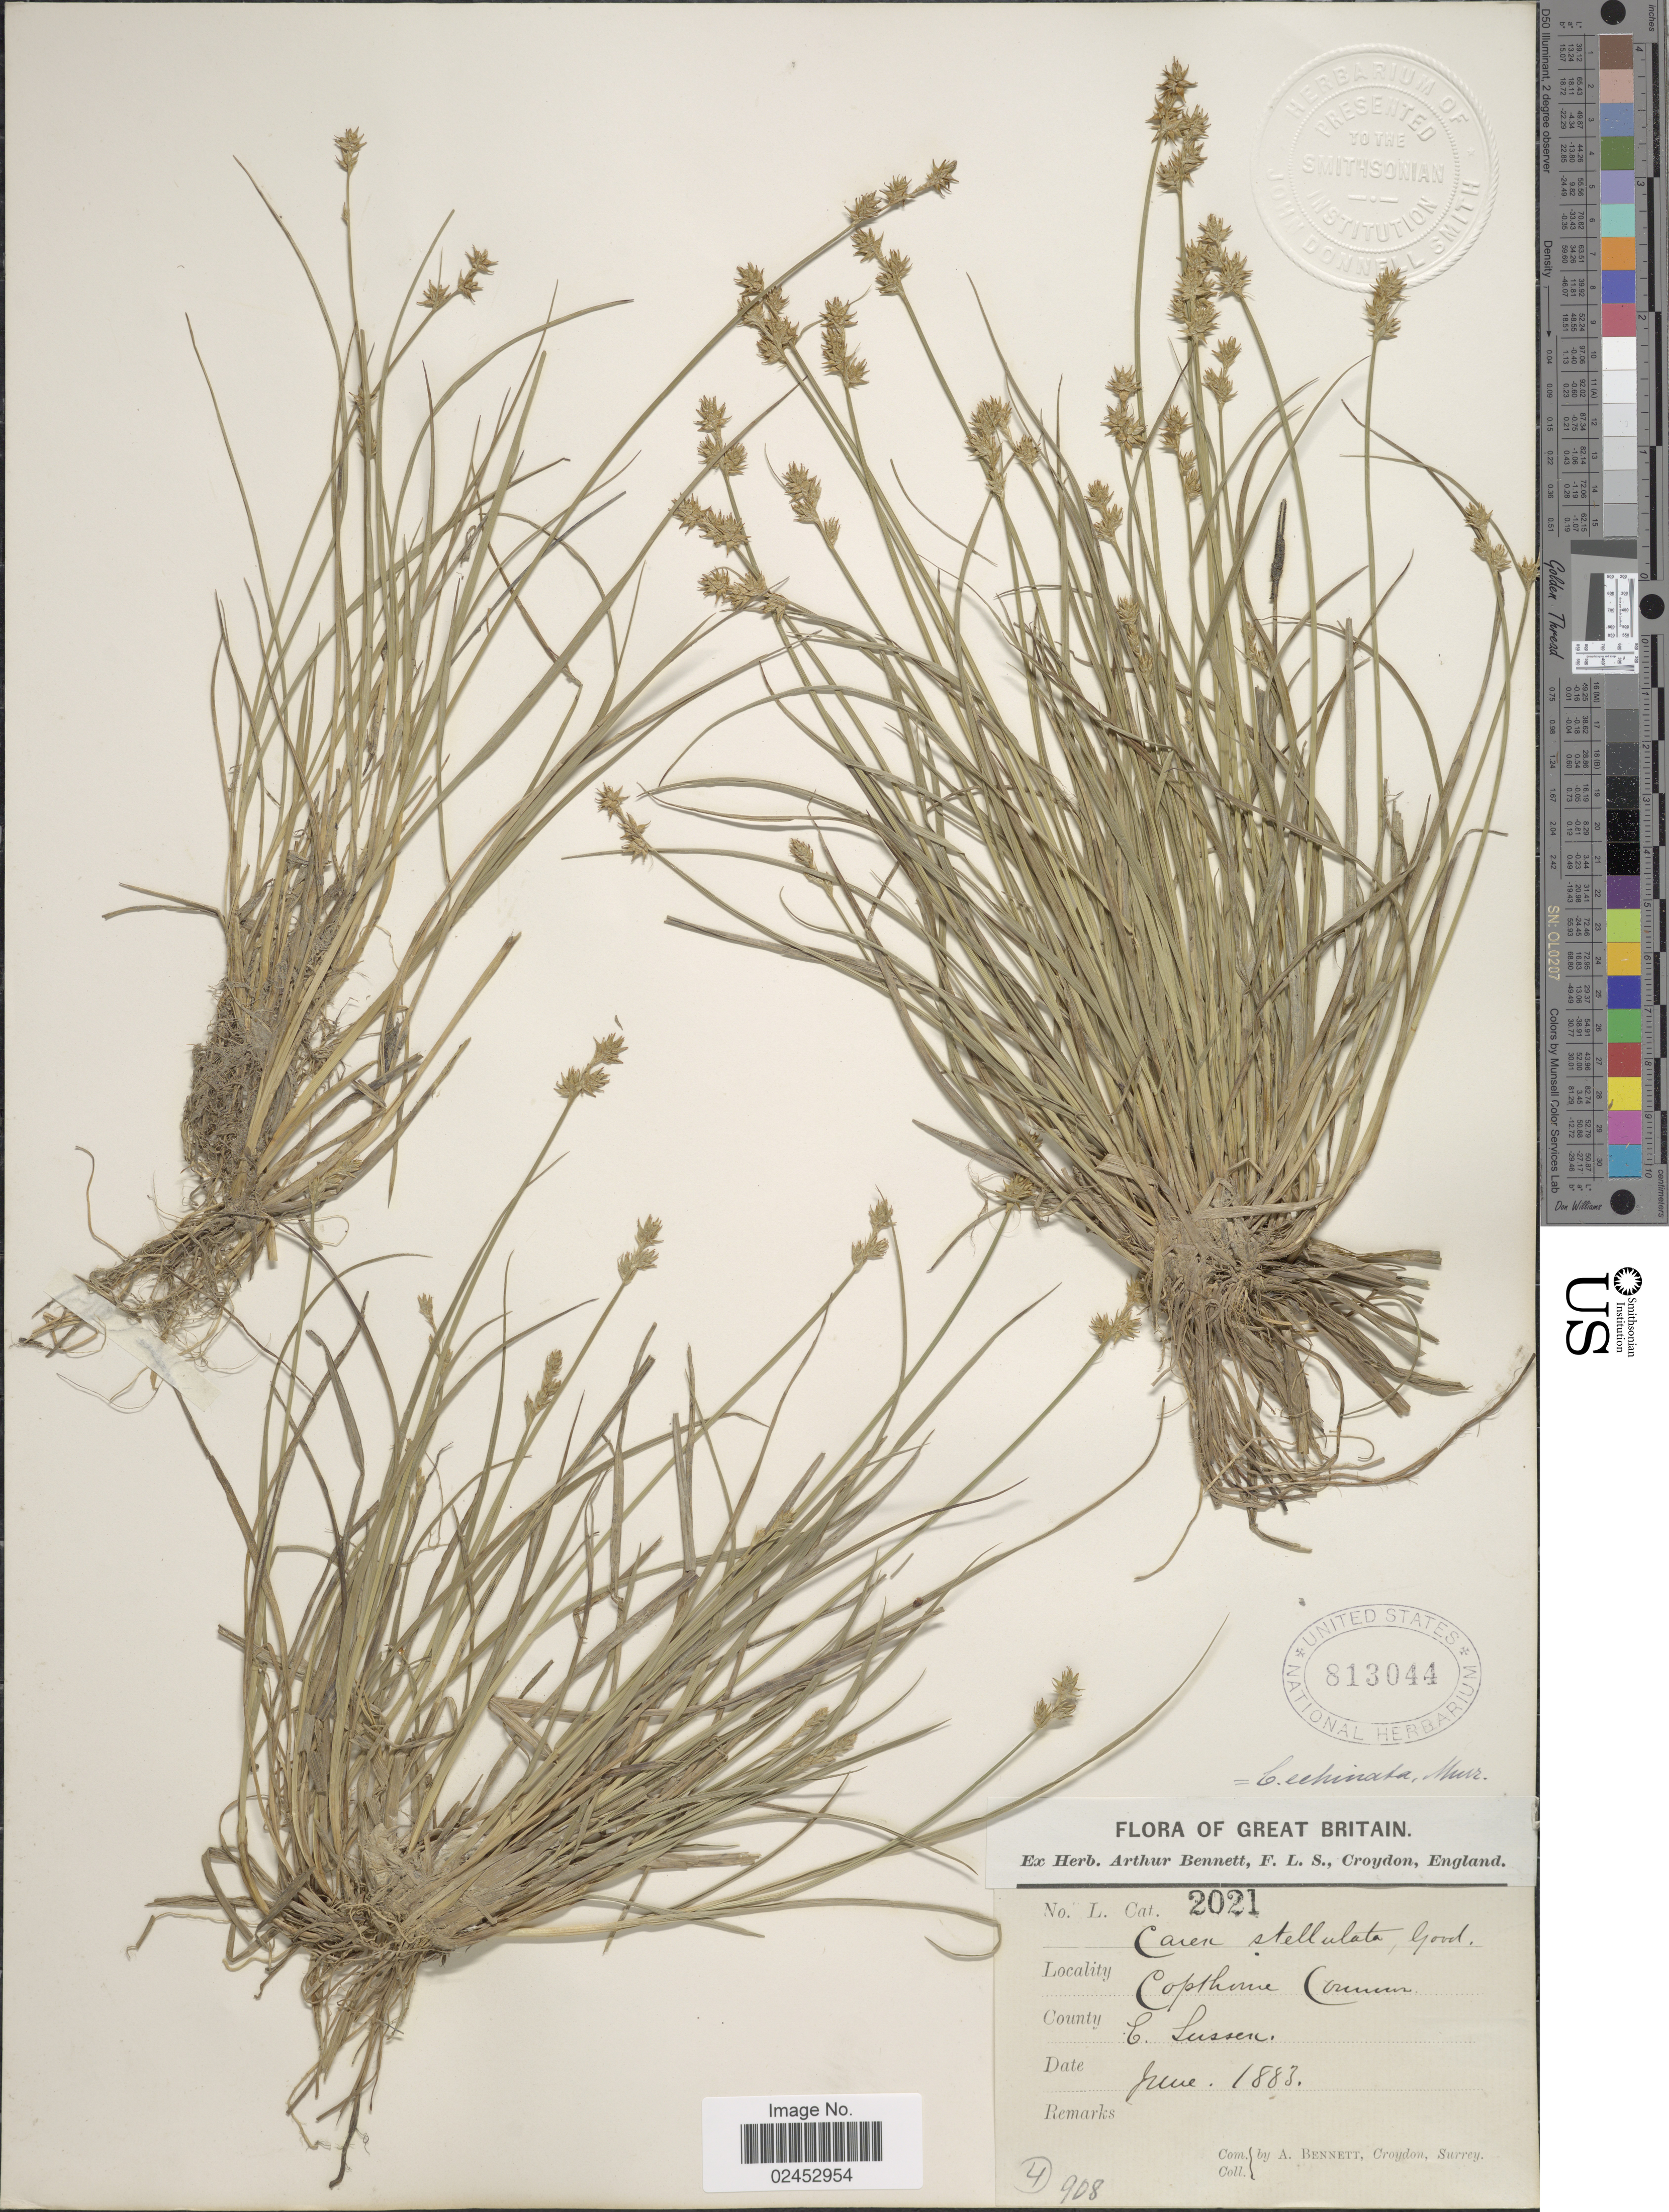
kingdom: Plantae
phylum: Tracheophyta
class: Liliopsida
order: Poales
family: Cyperaceae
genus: Carex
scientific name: Carex echinata subsp. echinata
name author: Murray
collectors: A. Bennett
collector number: L. Cat. 2021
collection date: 1883-06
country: United Kingdom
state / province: England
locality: Great Britain, County E. Sussex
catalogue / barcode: US 813044